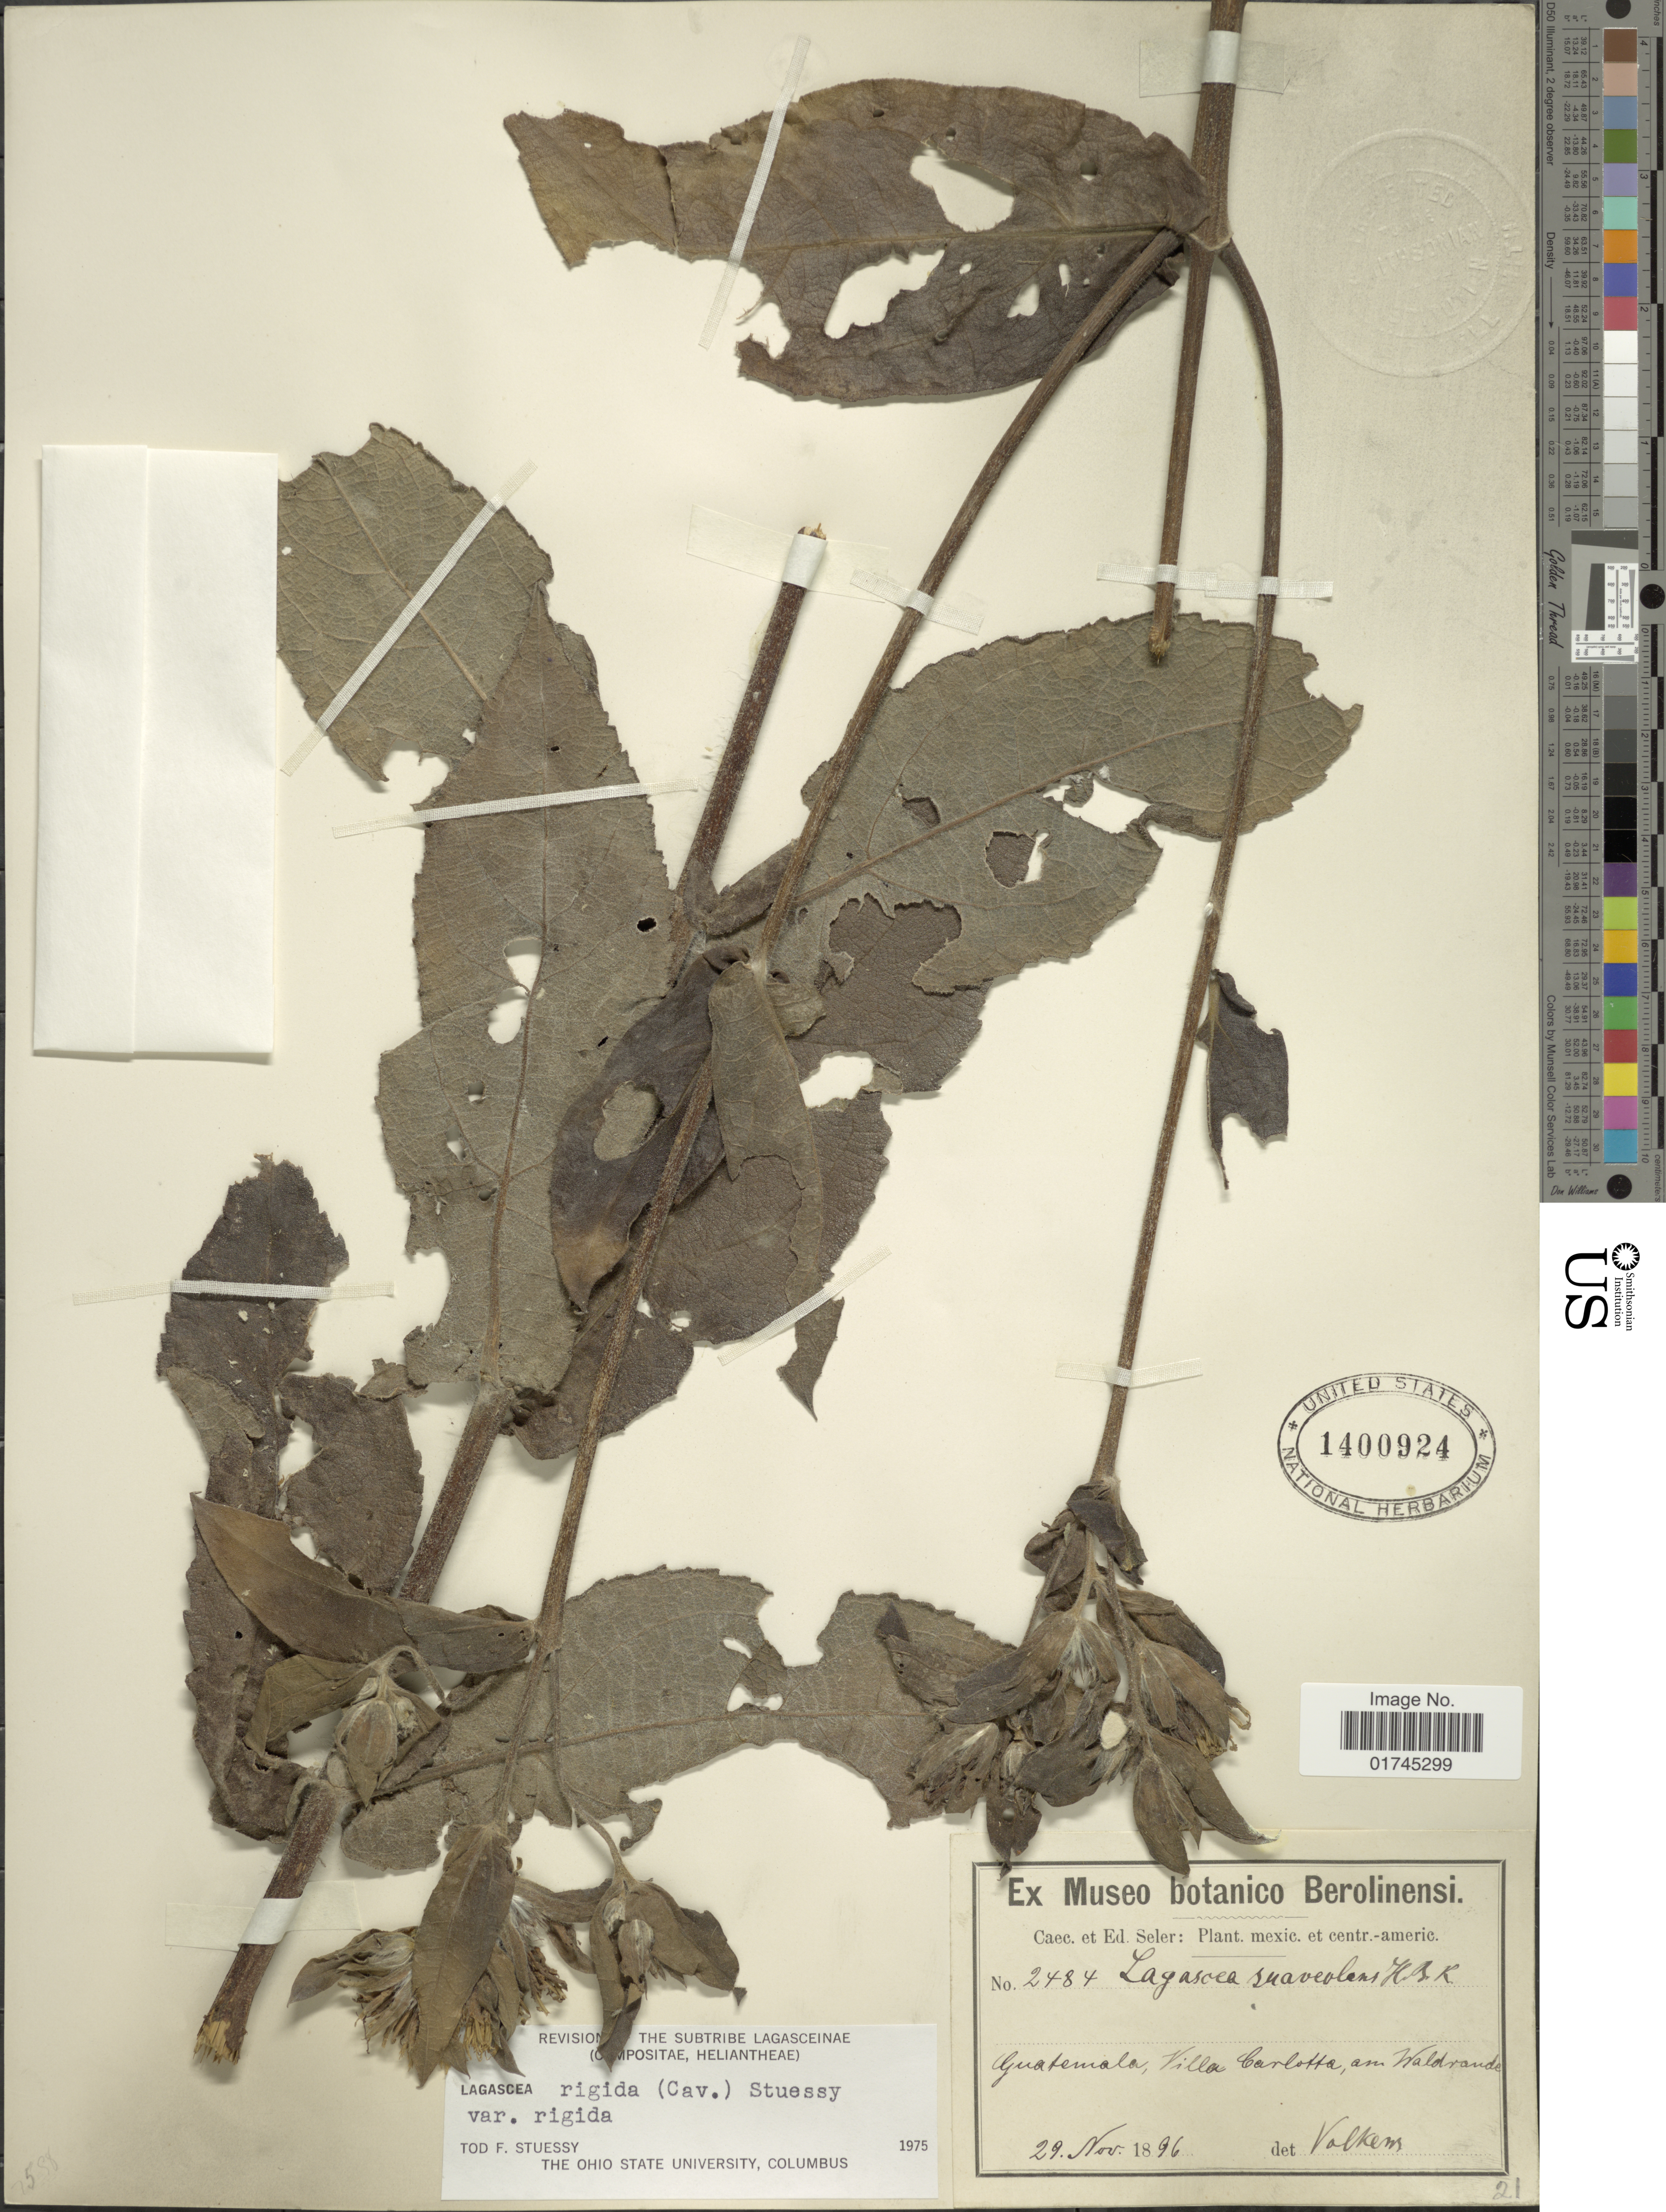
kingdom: Plantae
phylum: Tracheophyta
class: Magnoliopsida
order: Asterales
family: Asteraceae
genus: Lagascea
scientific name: Lagascea helianthifolia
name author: Kunth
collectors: ex Caec. et Ed Seler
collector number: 2484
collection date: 1896-11-29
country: Guatemala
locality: Guatemala, Villa Carlotta, am Waldrande.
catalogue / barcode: US 1400924